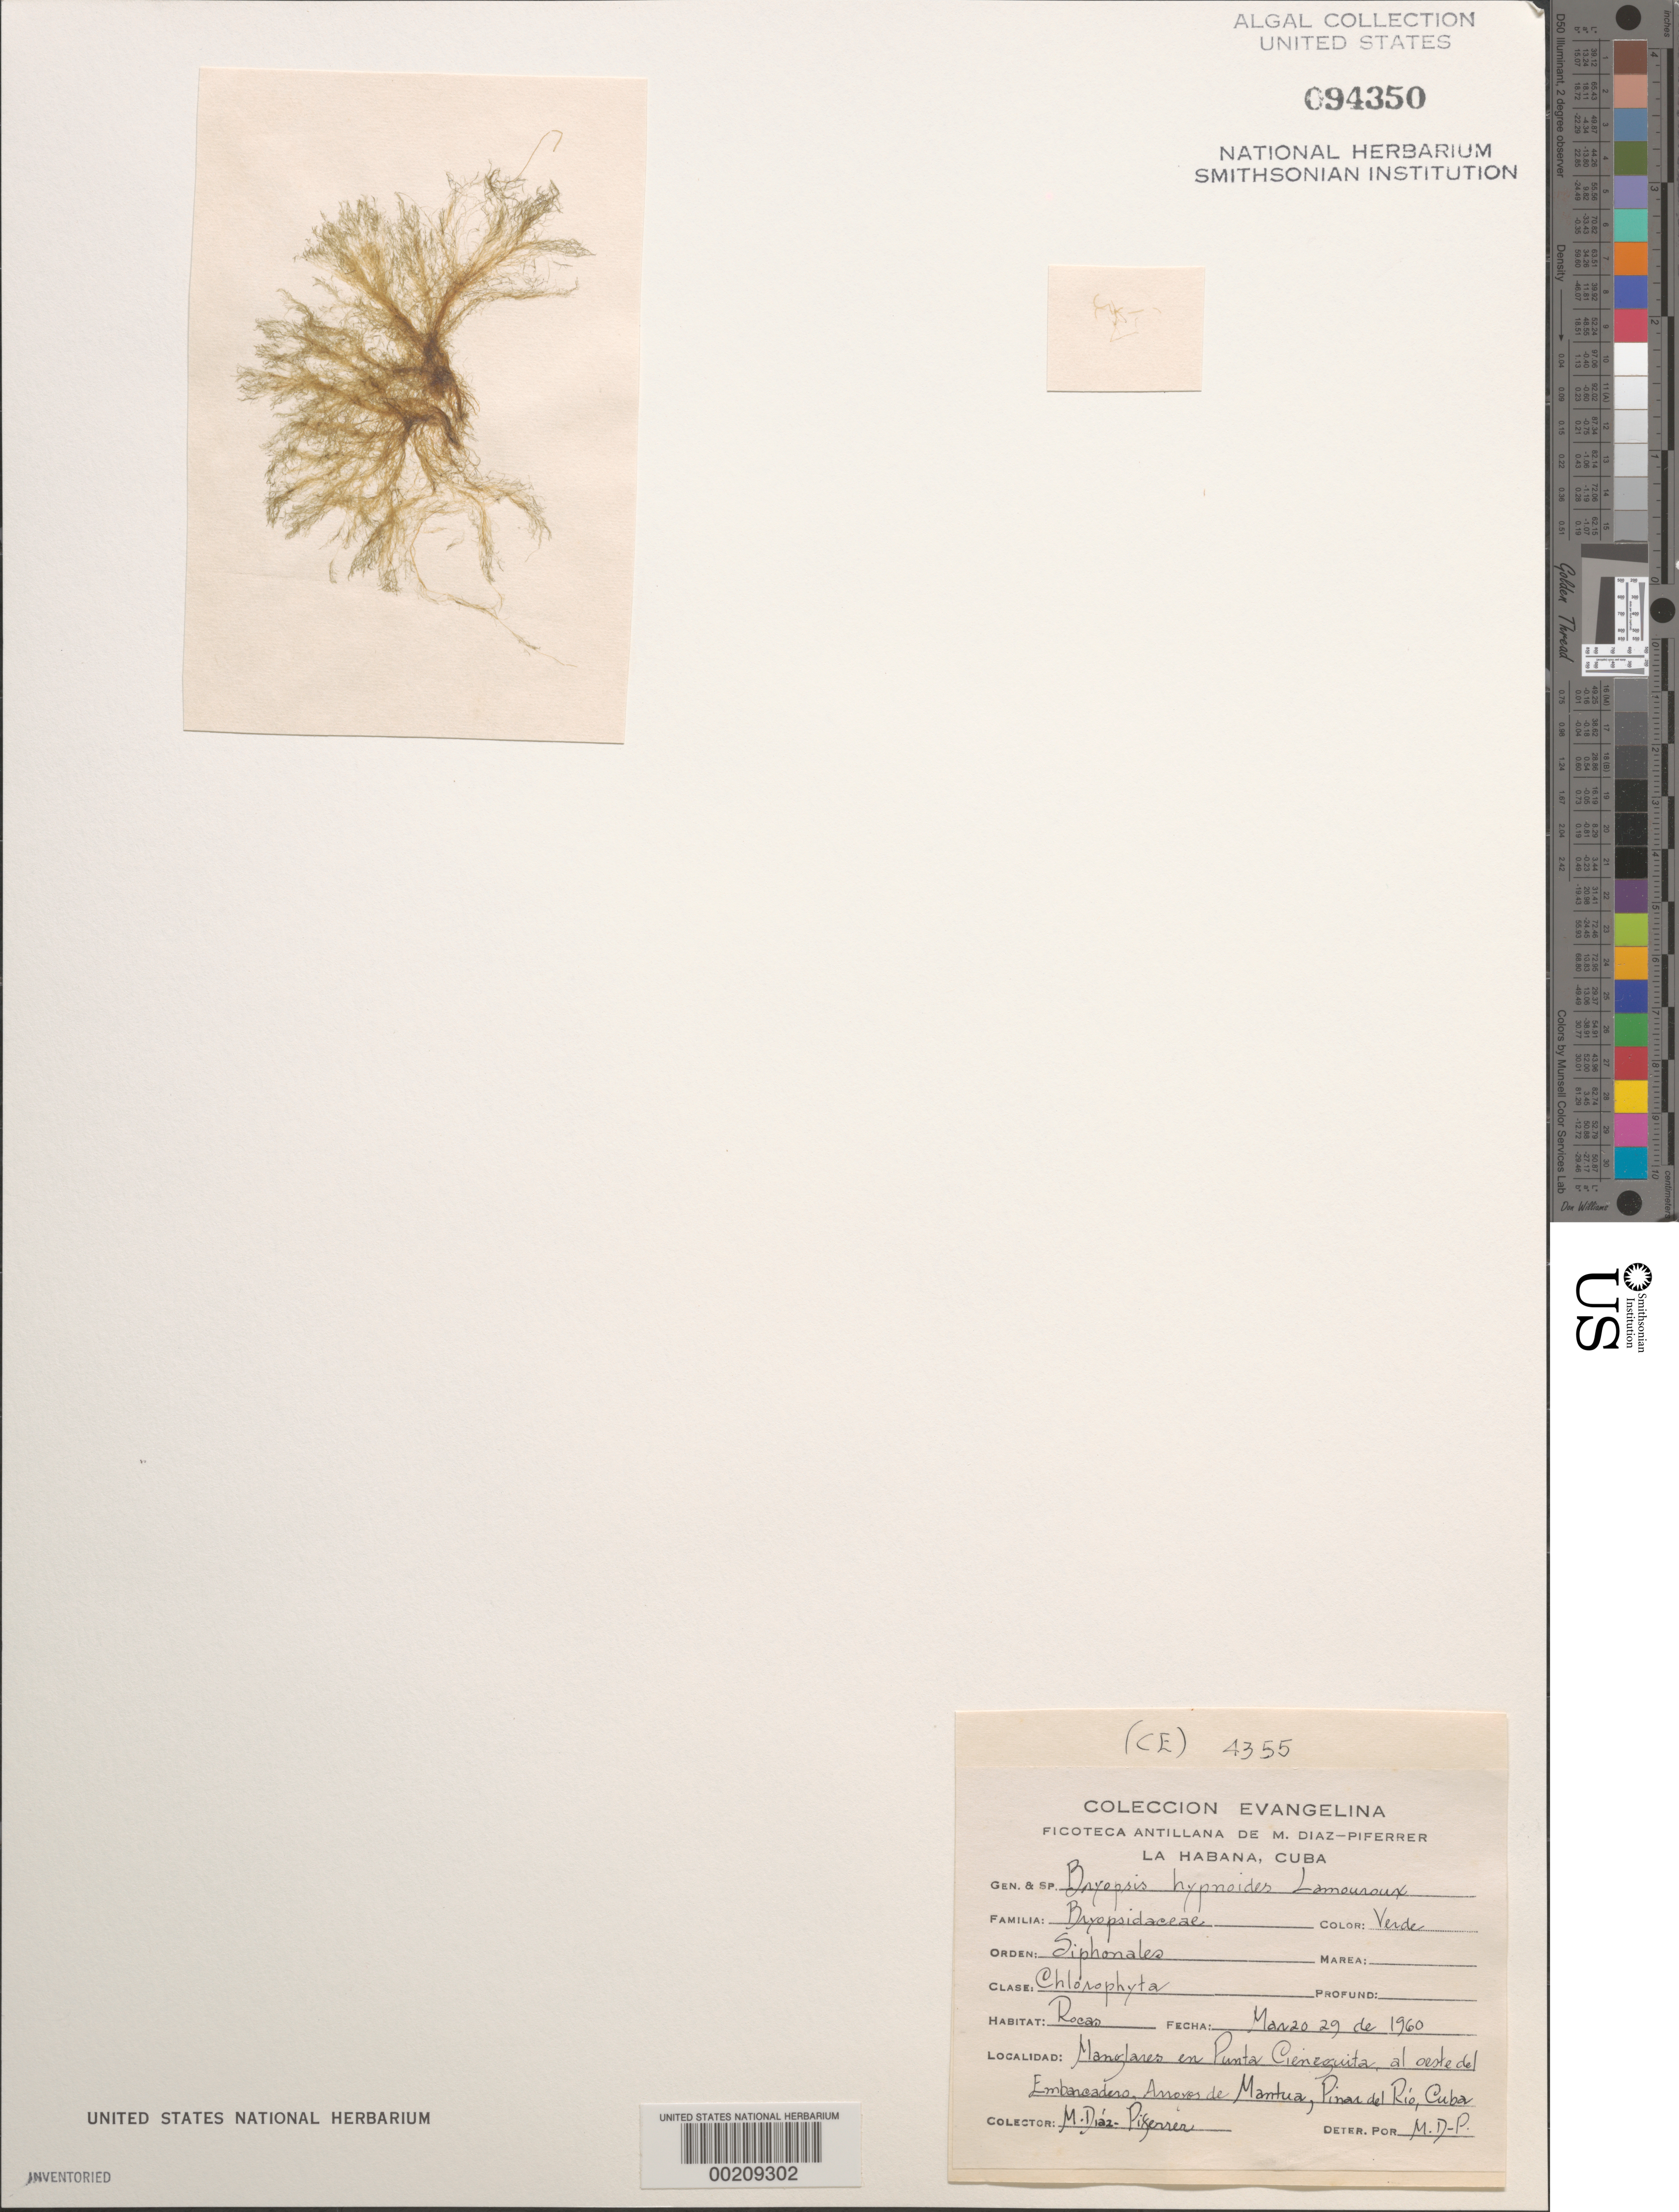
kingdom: Plantae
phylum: Chlorophyta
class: Ulvophyceae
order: Bryopsidales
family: Bryopsidaceae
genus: Bryopsis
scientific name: Bryopsis hypnoides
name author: J.V.Lamouroux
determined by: Diaz-Piferrer, M.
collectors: M. Diaz-Piferrer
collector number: (ce) 4355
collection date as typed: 29 Mar 1960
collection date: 1960-03-29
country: Cuba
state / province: Pinar del Río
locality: Punta cieneguita, east of embarcadero, arroyos de mantua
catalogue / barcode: US 94350